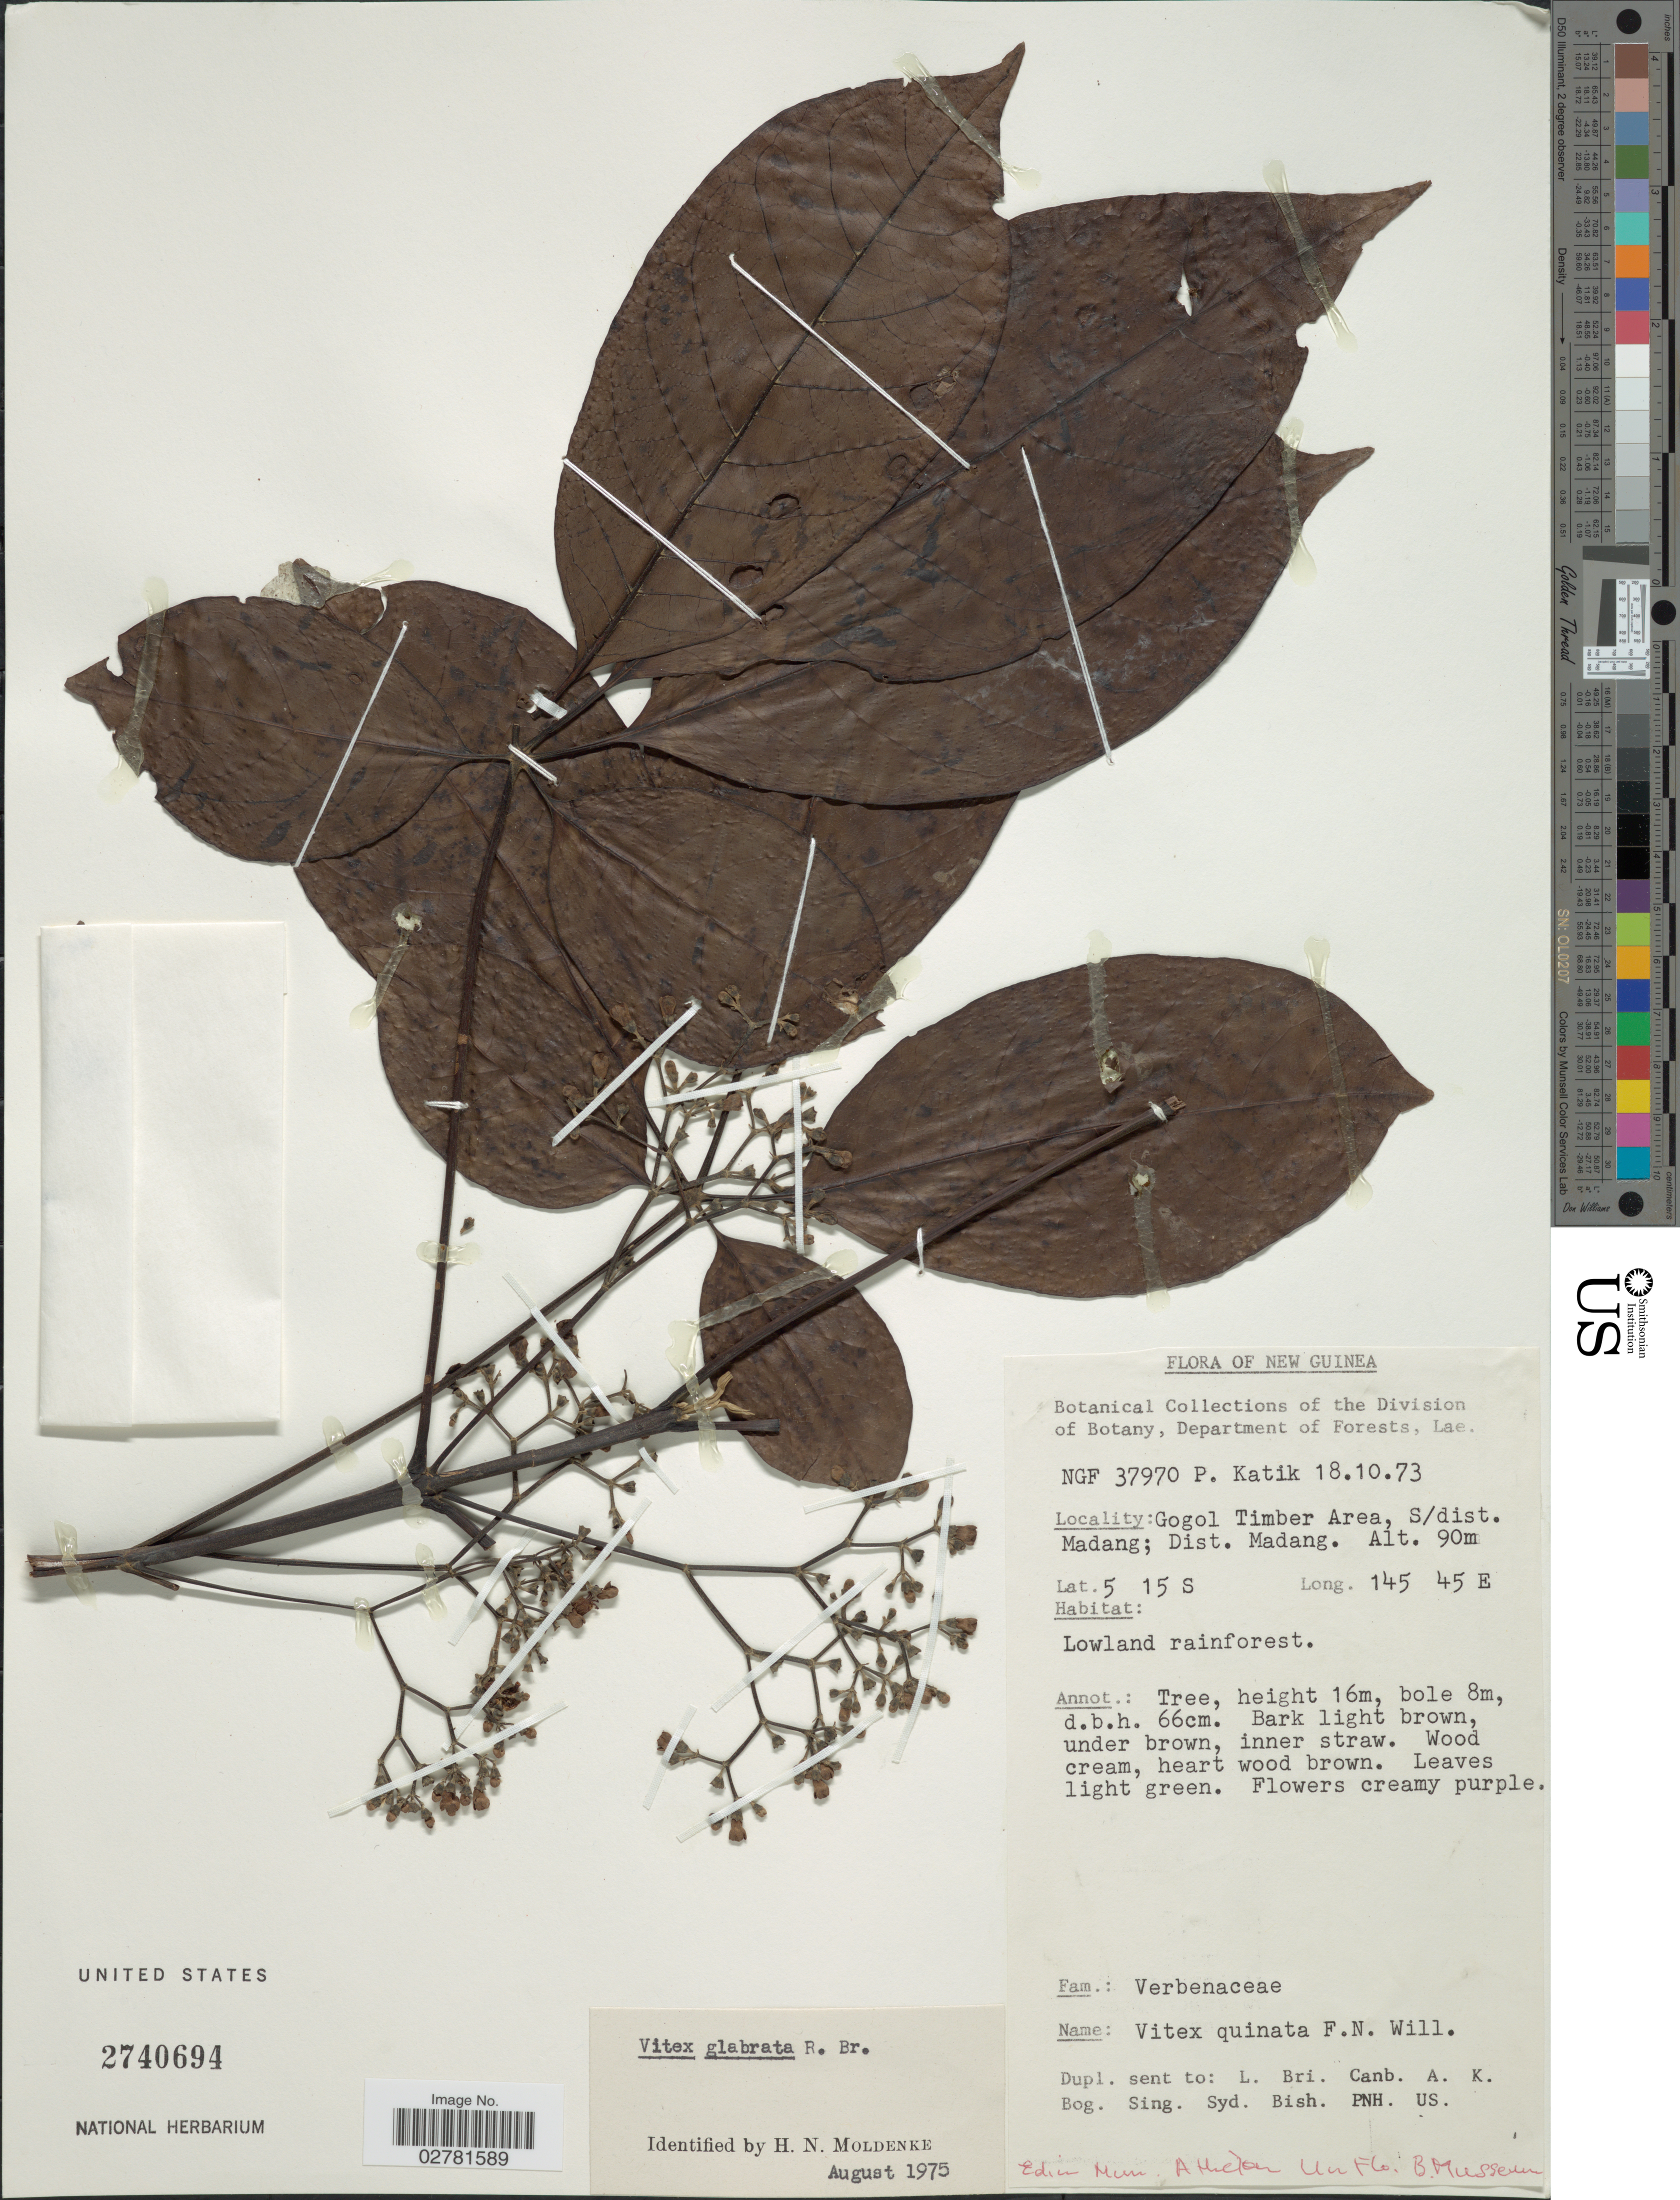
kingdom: Plantae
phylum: Tracheophyta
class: Magnoliopsida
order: Lamiales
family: Lamiaceae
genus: Vitex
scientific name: Vitex glabrata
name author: R. Br.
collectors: P. Katik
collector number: NGF37970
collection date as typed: Transcribed d/m/y: 18/10/73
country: Papua New Guinea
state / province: Madang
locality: New Guinea. Gogol Timber Area, S/dist. Madang; Dist. Madang.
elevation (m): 90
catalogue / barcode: US 2740694